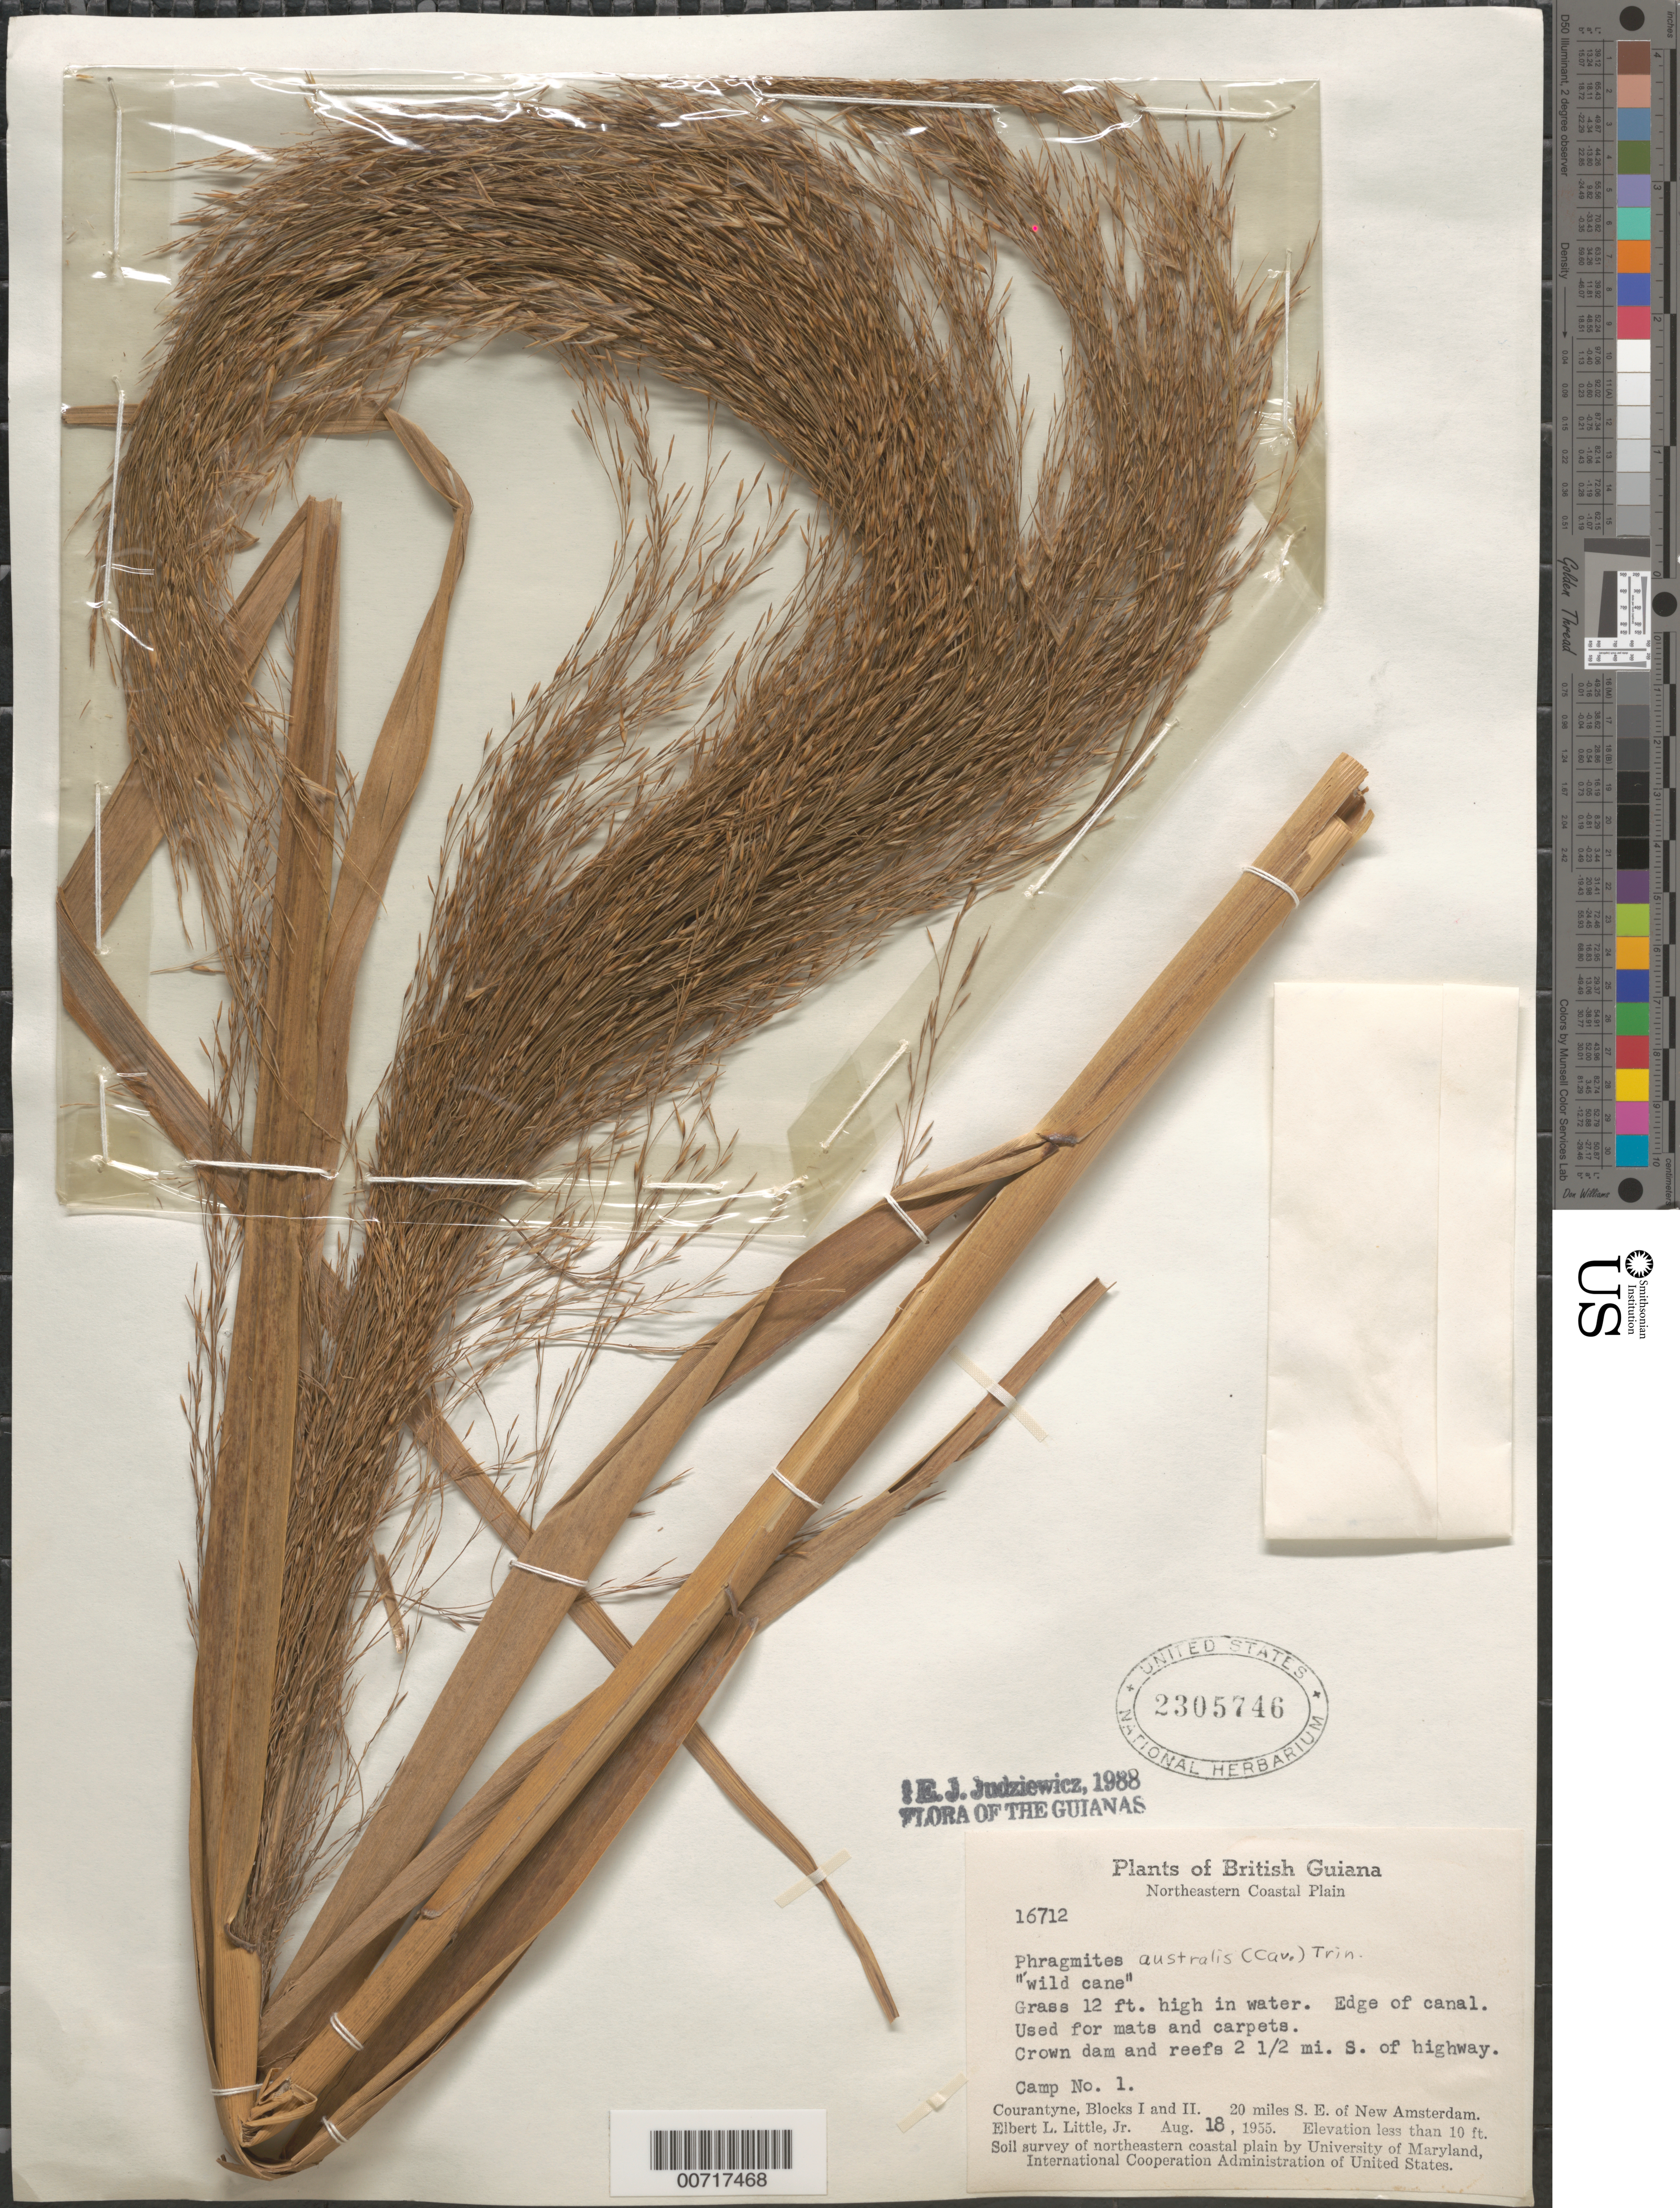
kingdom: Plantae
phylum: Tracheophyta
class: Liliopsida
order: Poales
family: Poaceae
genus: Phragmites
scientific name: Phragmites australis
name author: (Cav.) Trin. ex Steud.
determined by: Judziewicz, E. J.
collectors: E. L. Little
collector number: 16712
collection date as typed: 18-Aug-55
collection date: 1955-08-18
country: Guyana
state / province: E. Berbice-Corentyne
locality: Courantyne, Blocks I & II. 20 mi. SE of New Amsterdam, Camp No. 1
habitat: In water at edge of canal; crown dam and reefs, 2.5 mi. W of highway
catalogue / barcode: US 2305746